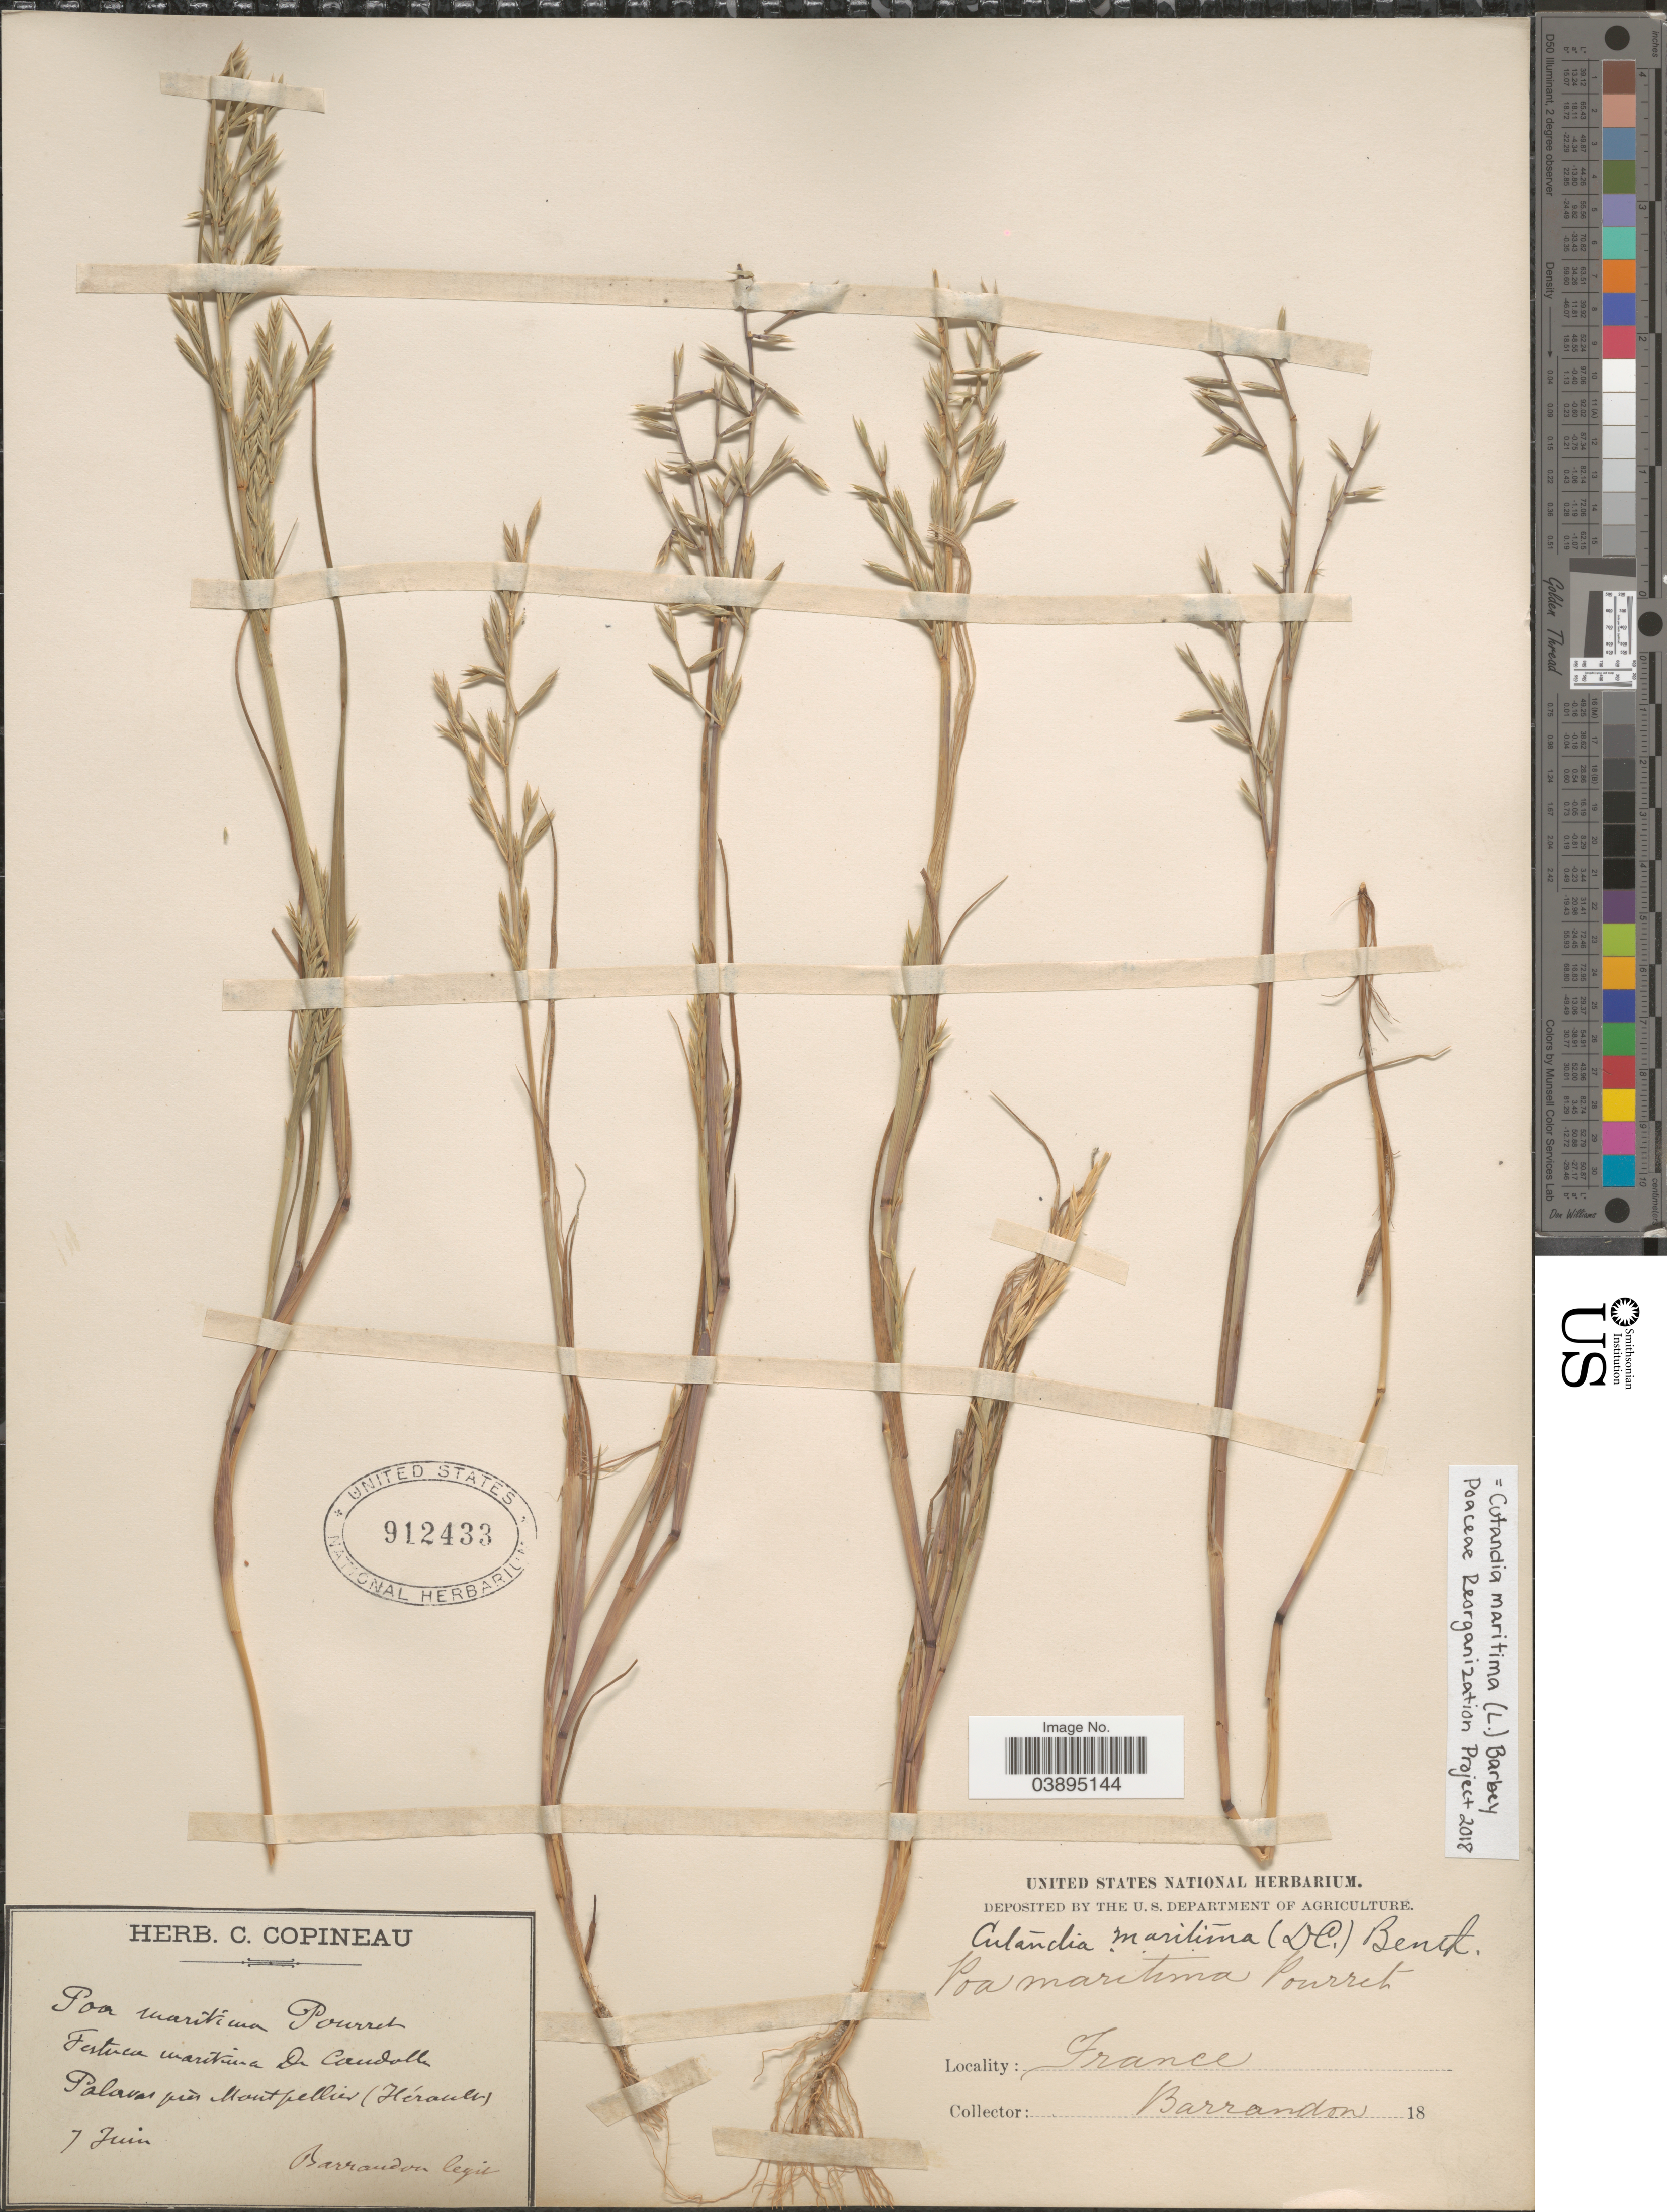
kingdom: Plantae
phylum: Tracheophyta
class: Liliopsida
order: Poales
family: Poaceae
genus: Cutandia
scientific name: Cutandia maritima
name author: (L.) Barbey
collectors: Barrandon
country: France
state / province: Occitanie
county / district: Hérault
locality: Palavas près Montpellier (Hérault).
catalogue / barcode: US 912433